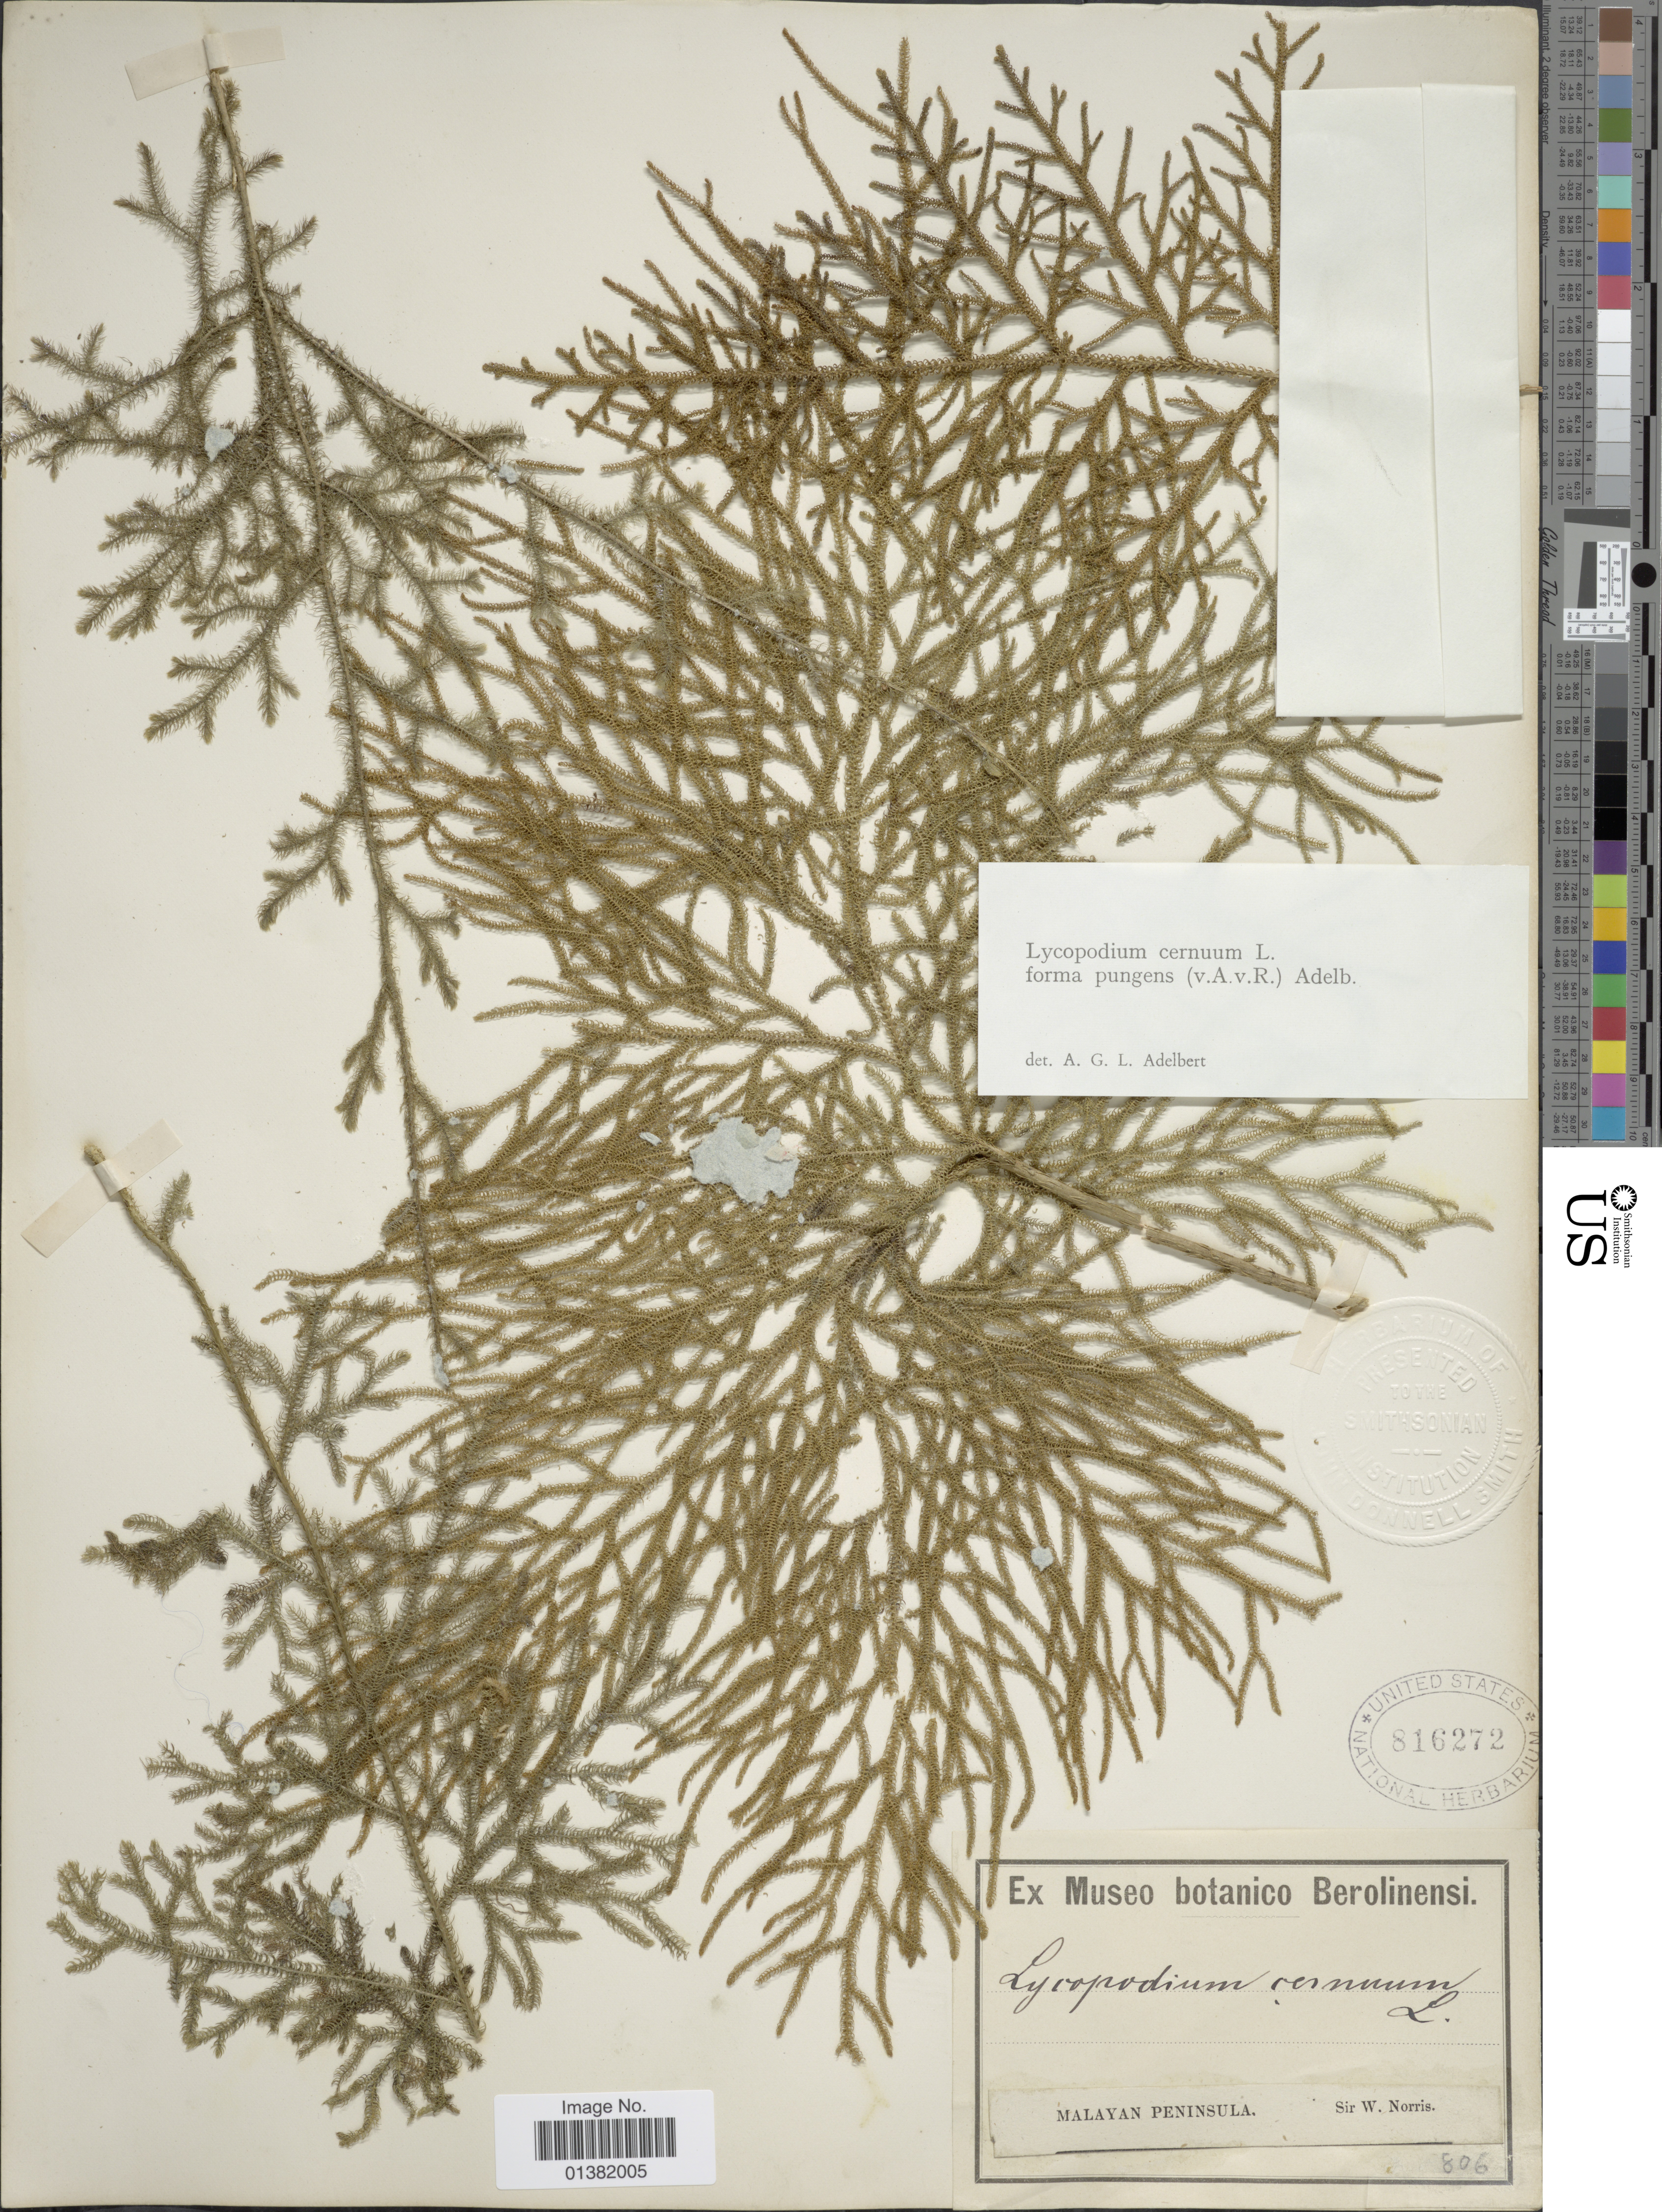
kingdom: Plantae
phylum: Tracheophyta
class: Lycopodiopsida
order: Lycopodiales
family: Lycopodiaceae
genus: Palhinhaea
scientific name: Palhinhaea cernua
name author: (L.) Vasc. & Franco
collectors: W. Norris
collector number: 806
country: Malaysia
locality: Malayan Peninsula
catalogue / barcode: US 816272